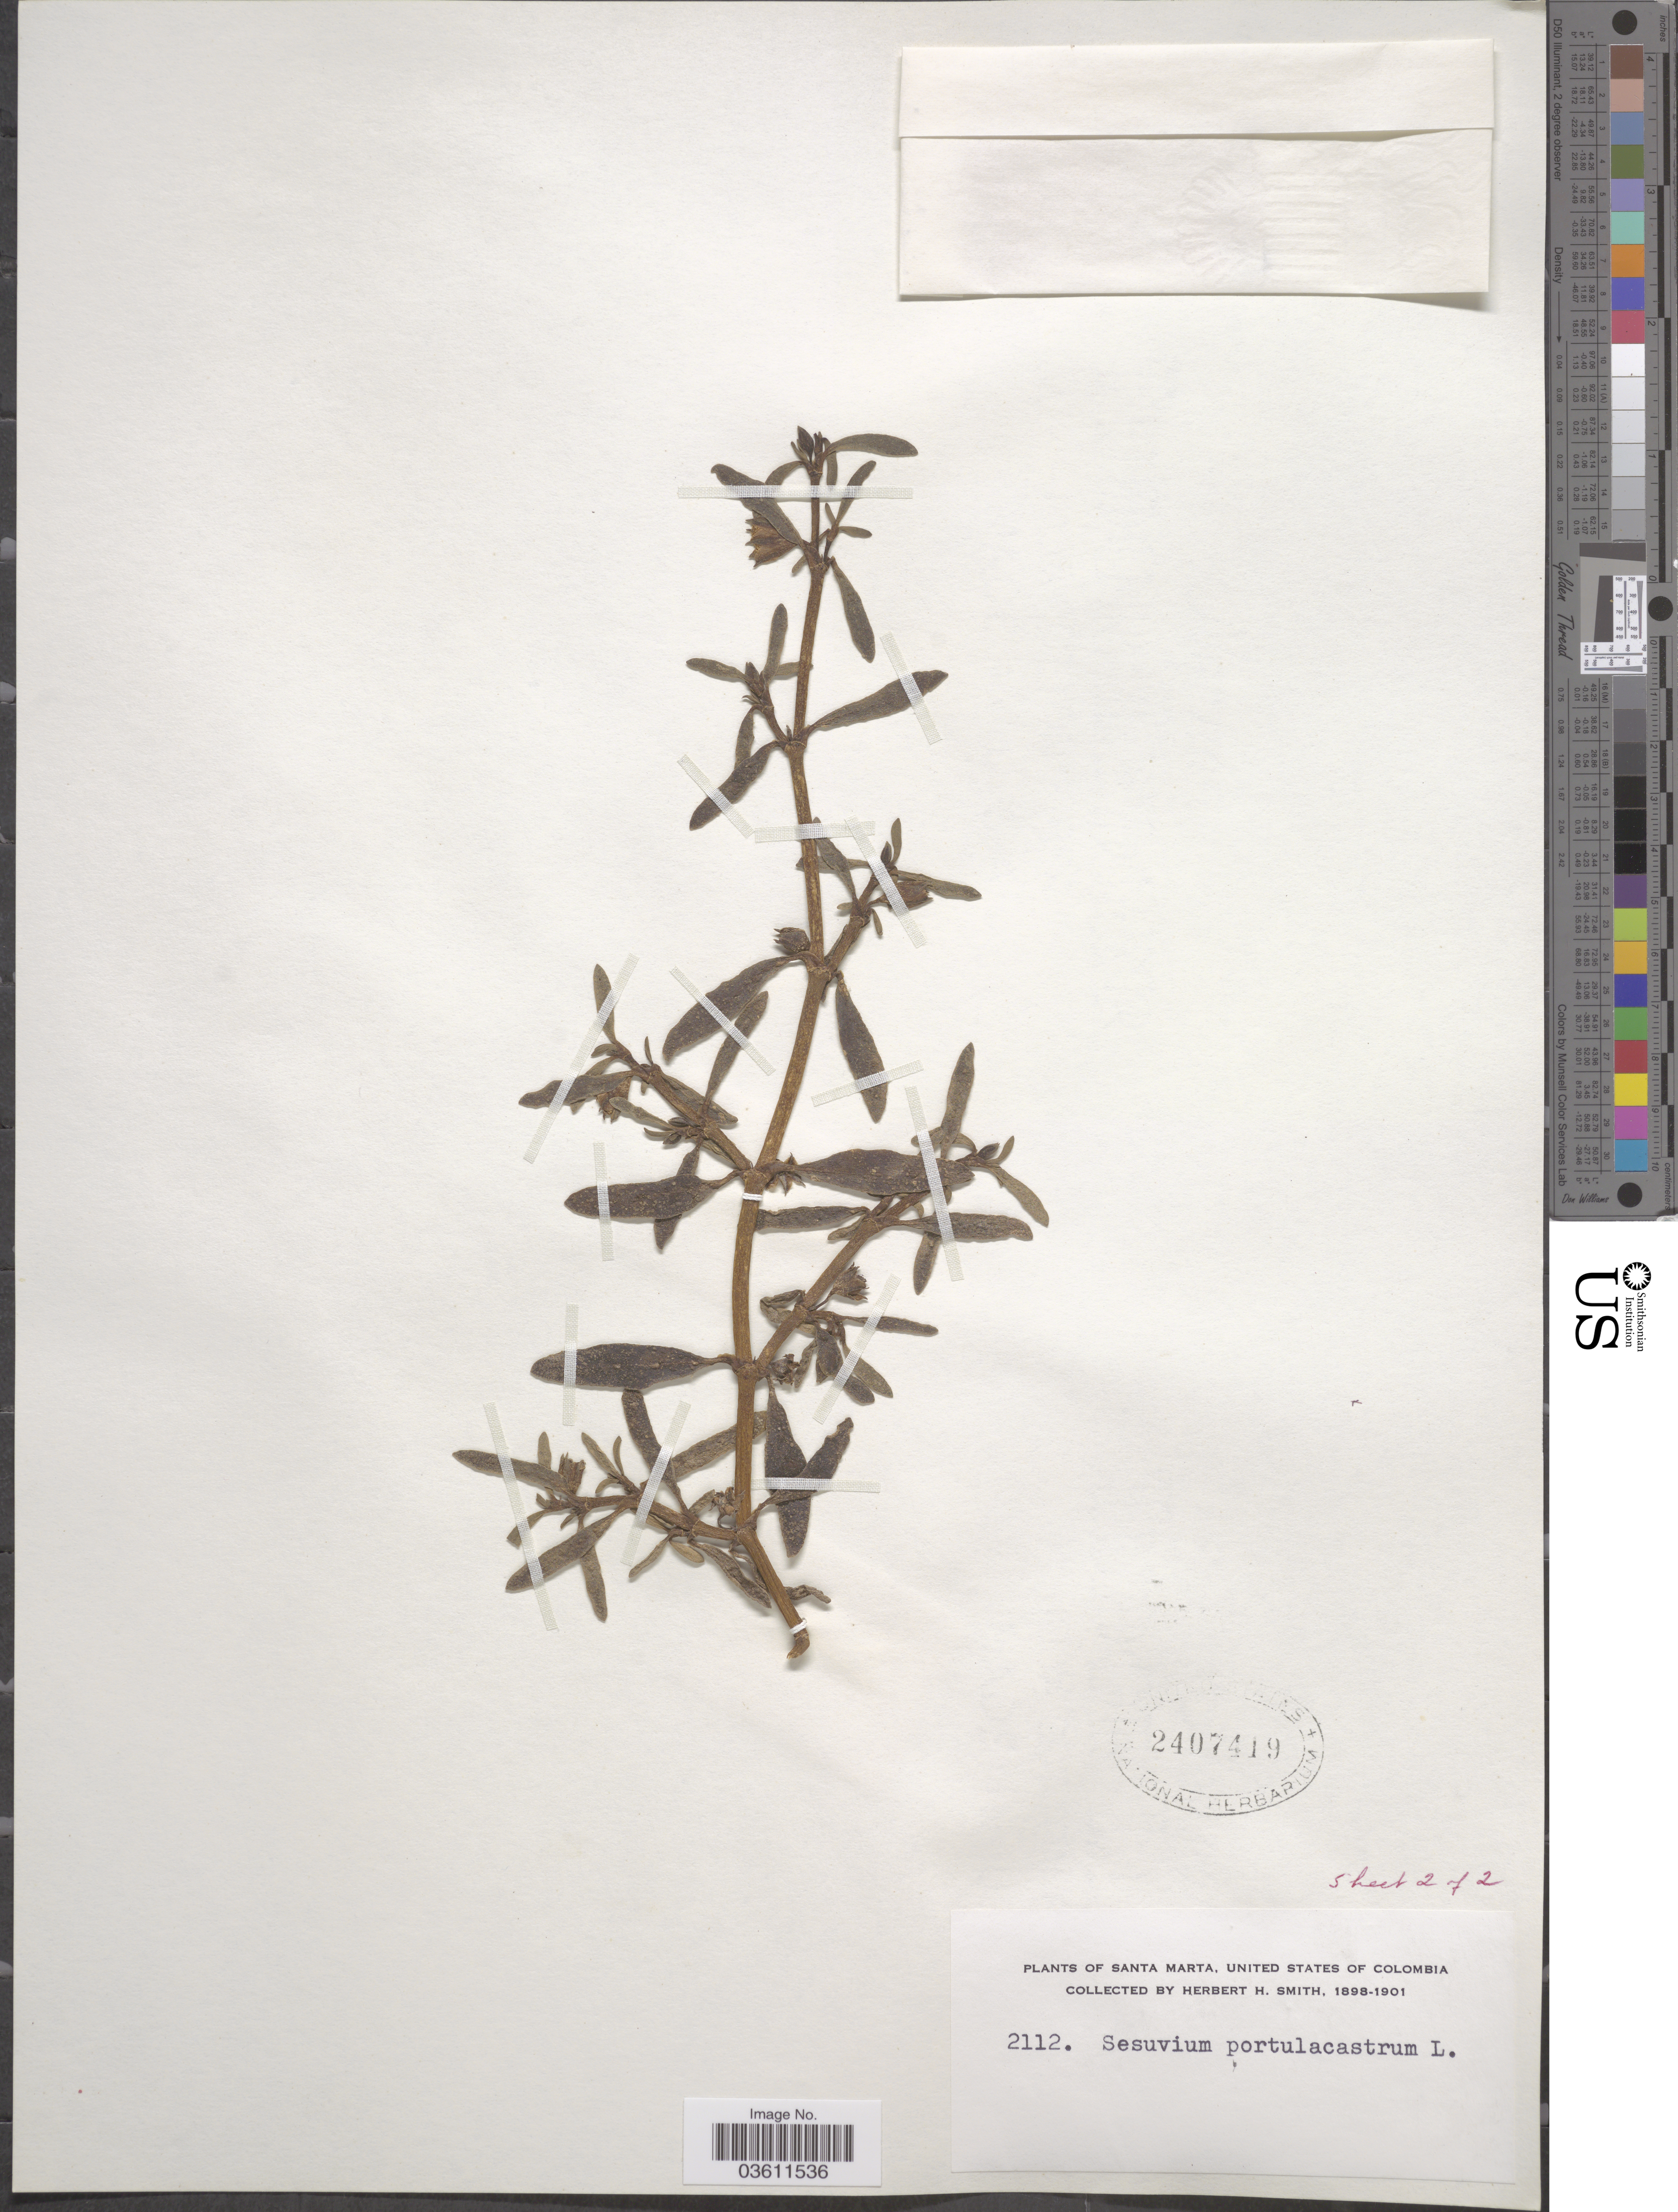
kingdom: Plantae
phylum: Tracheophyta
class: Magnoliopsida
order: Caryophyllales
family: Aizoaceae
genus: Sesuvium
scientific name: Sesuvium portulacastrum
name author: (L.) L.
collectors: Herbert H. Smith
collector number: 2112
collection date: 1898/1901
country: Colombia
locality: Santa Marta, United States of Colombia.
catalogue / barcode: US 2407419